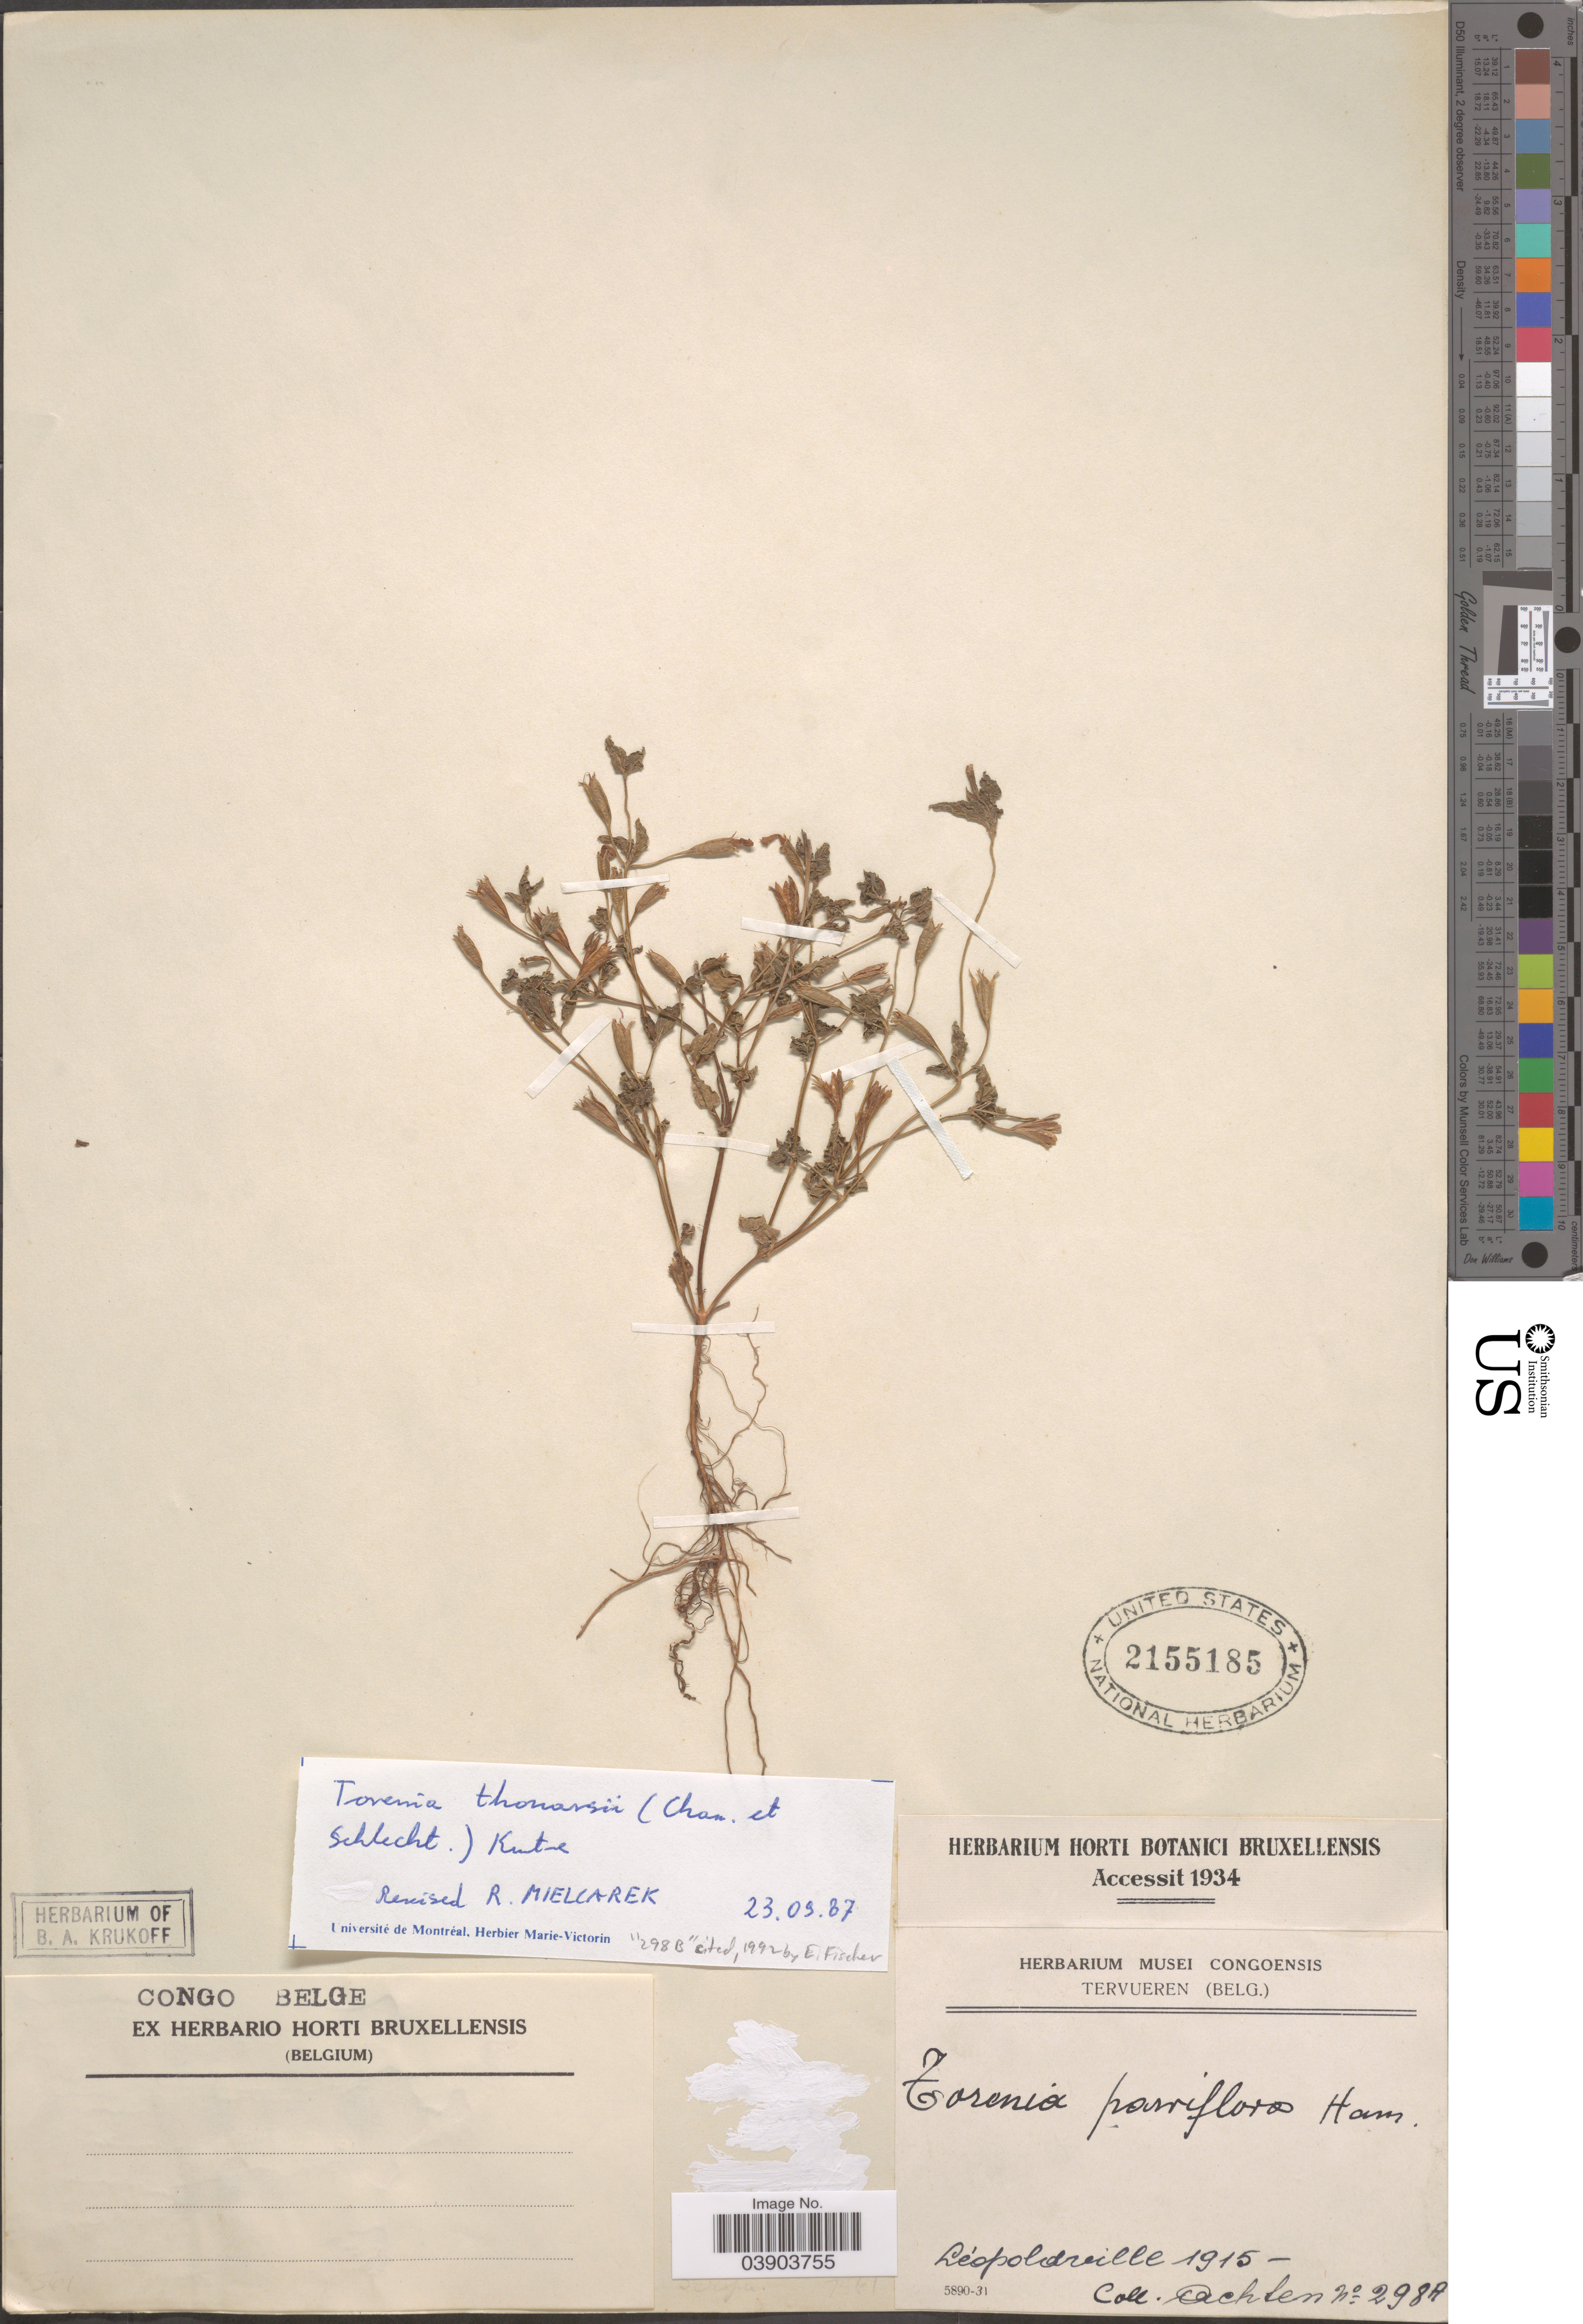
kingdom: Plantae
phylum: Tracheophyta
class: Magnoliopsida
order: Lamiales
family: Linderniaceae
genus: Torenia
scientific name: Torenia thouarsii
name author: (Cham. & Schltdl.) Kuntze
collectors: L. Achten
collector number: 298A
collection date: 1915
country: Congo, Democratic Republic of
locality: Congo Belge. Leópoldville.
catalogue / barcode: US 2155185